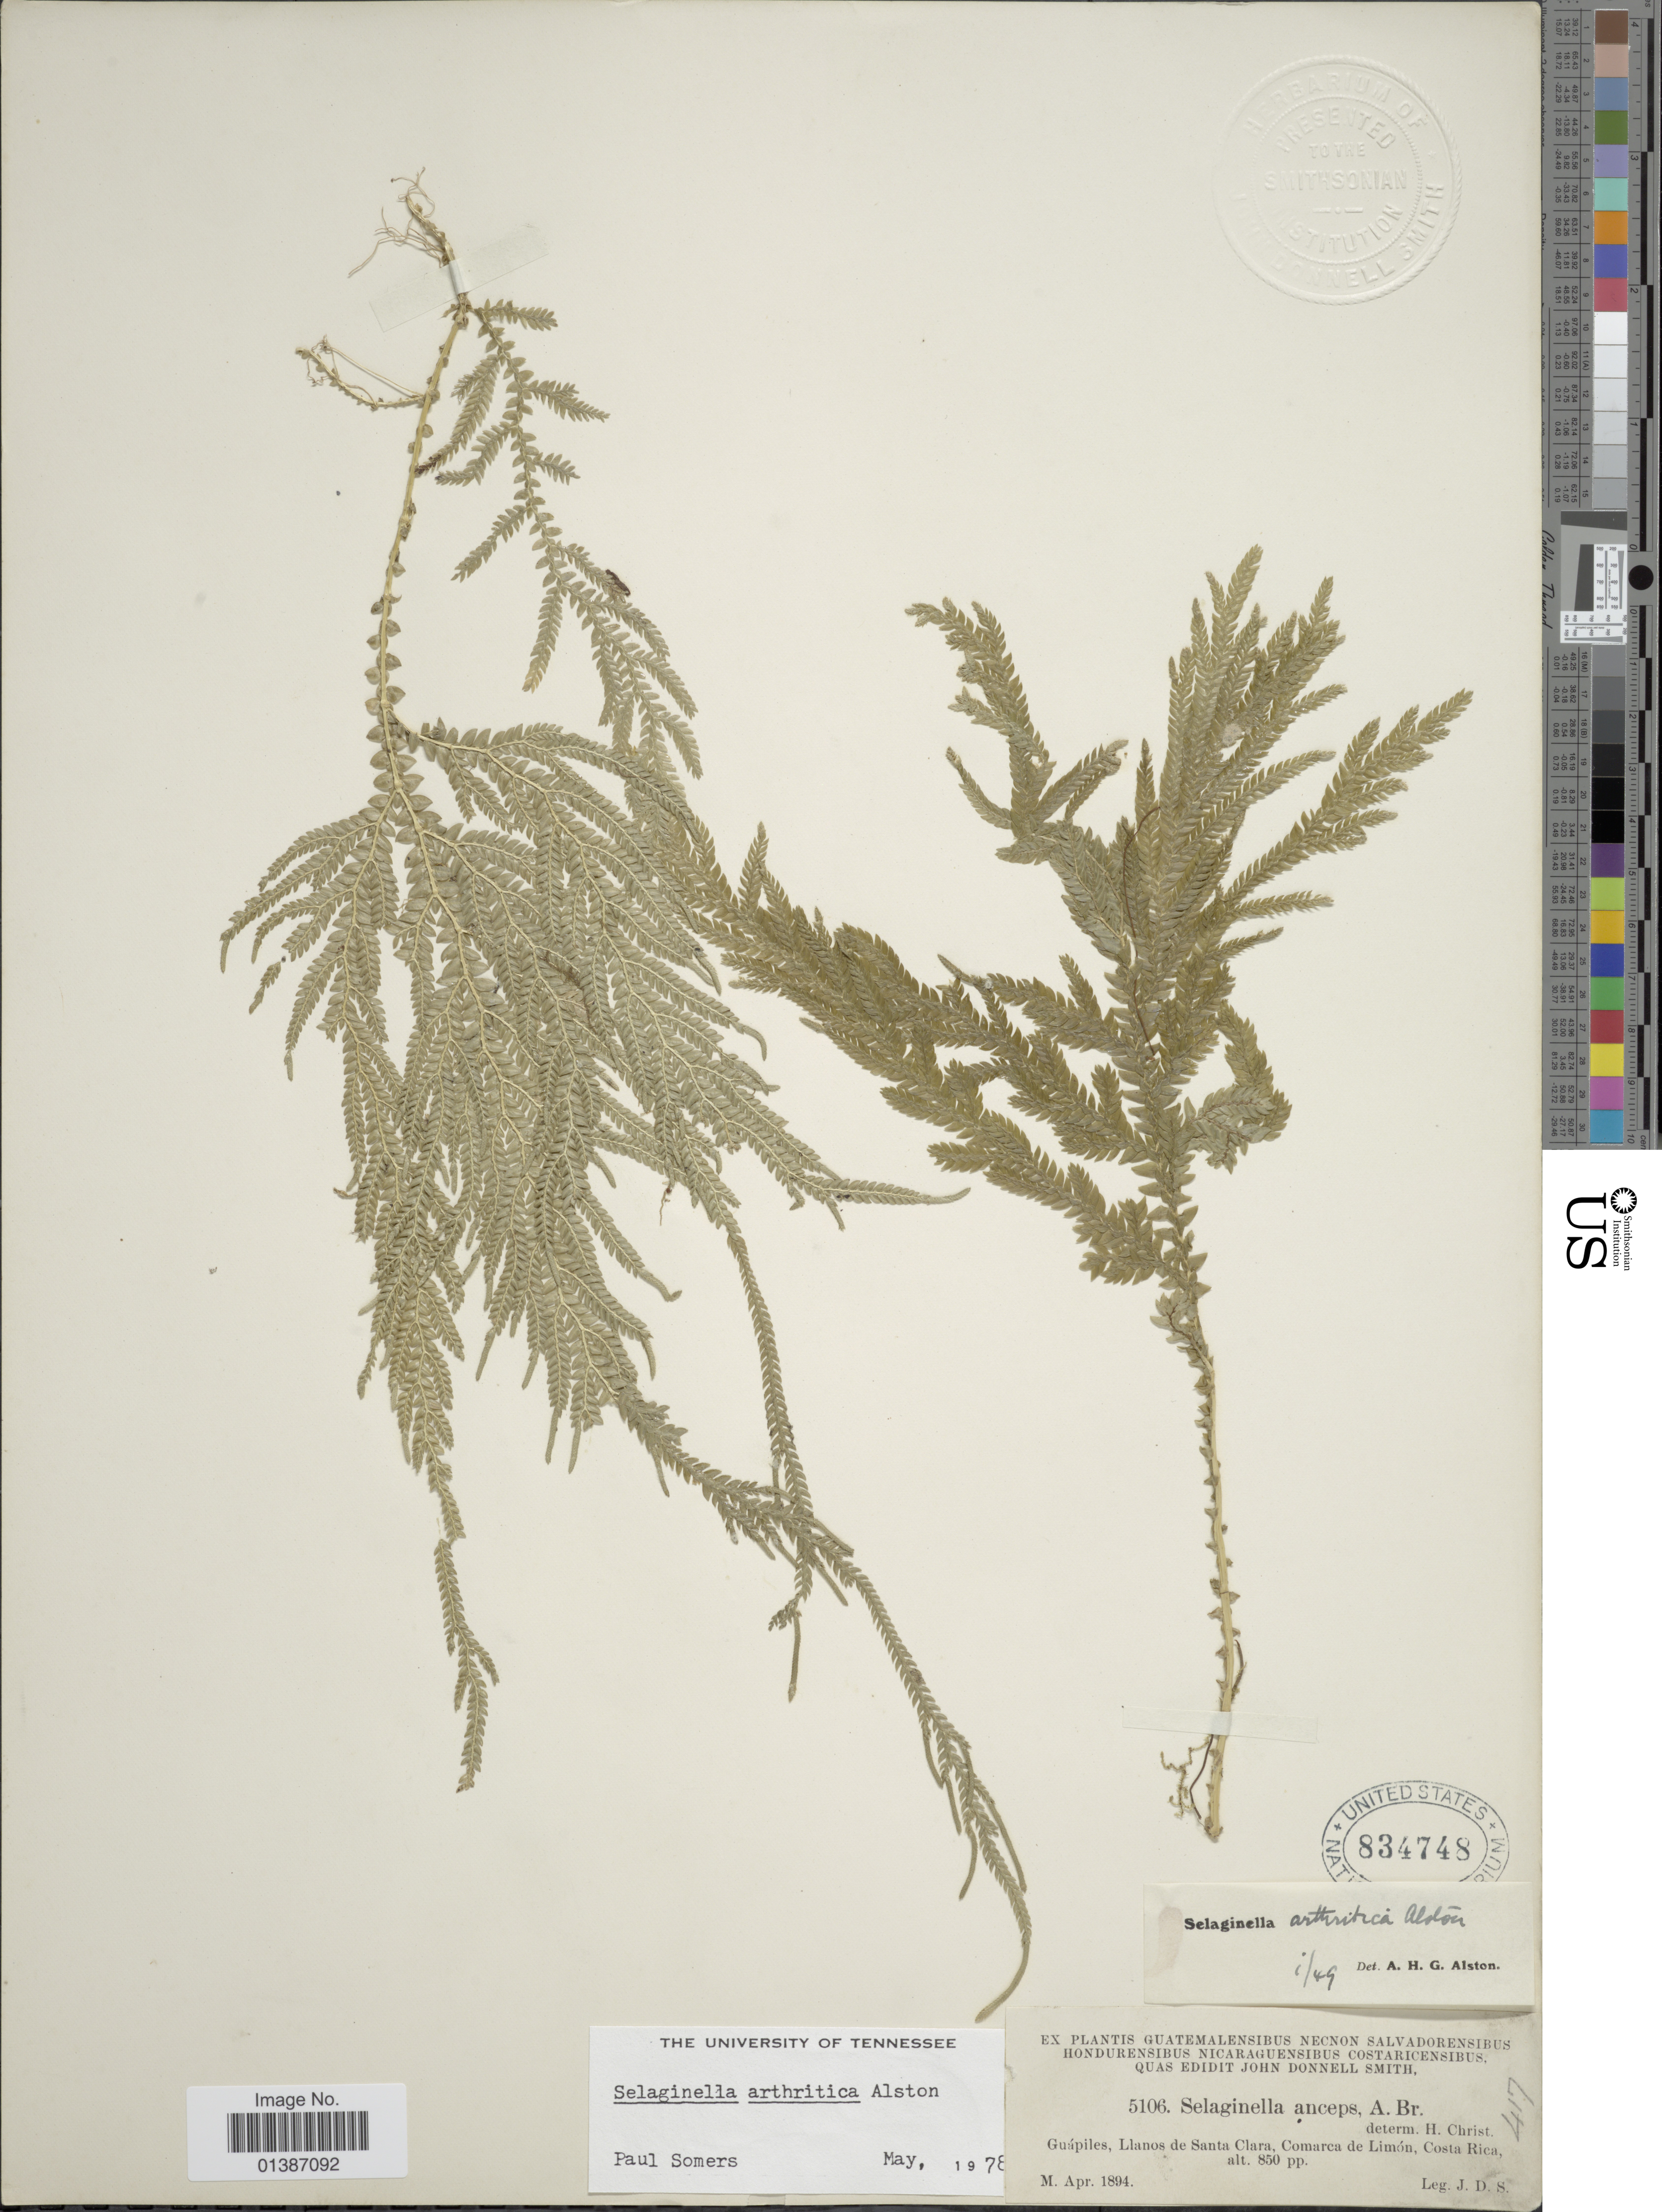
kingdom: Plantae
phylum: Tracheophyta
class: Lycopodiopsida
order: Selaginellales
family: Selaginellaceae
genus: Selaginella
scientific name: Selaginella arthritica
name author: Alston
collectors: J. Donnell Smith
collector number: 5106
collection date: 1894-04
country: Costa Rica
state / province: Limón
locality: Guápiles, Llanos de Santa Clara, Comarca de Limón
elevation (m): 259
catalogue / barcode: US 834748